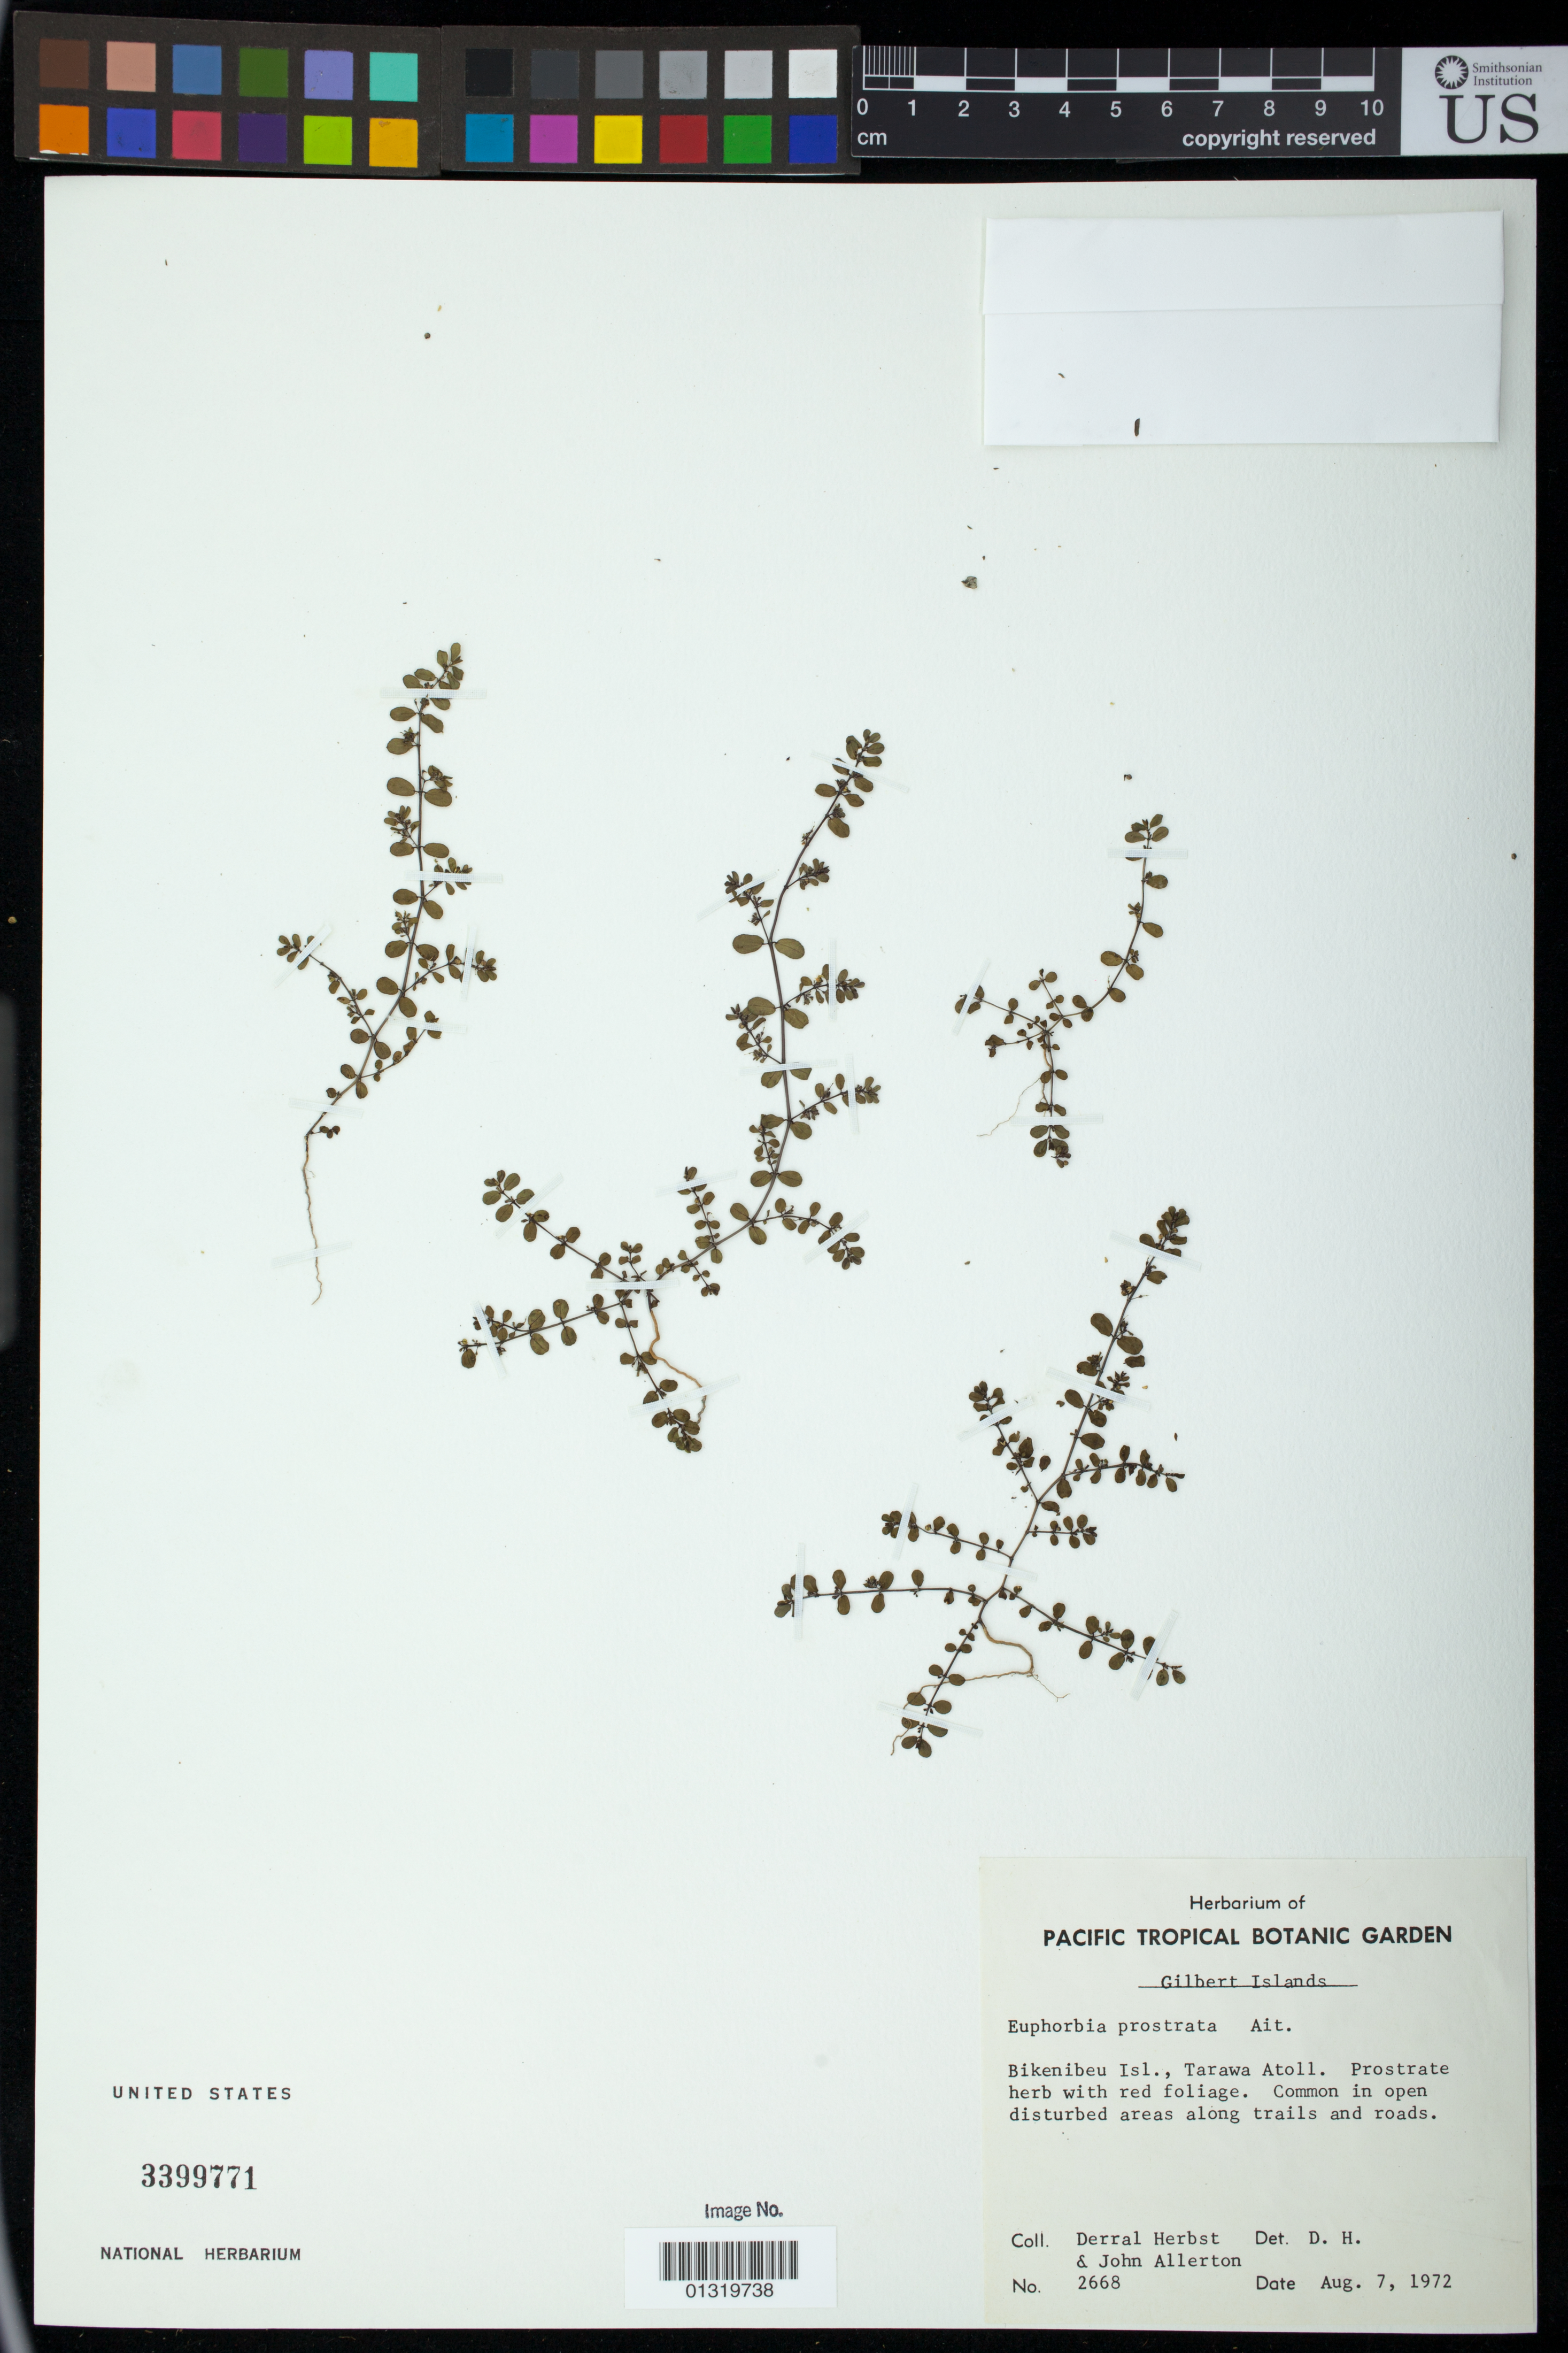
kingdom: Plantae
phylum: Tracheophyta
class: Magnoliopsida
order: Malpighiales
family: Euphorbiaceae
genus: Euphorbia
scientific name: Euphorbia prostrata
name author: Aiton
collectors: D. R. Herbst & J. Allerton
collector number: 2668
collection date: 1972-08-07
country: Kiribati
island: Tarawa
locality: Bikenibeu Isl., Tarawa Atoll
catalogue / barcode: US 3399771